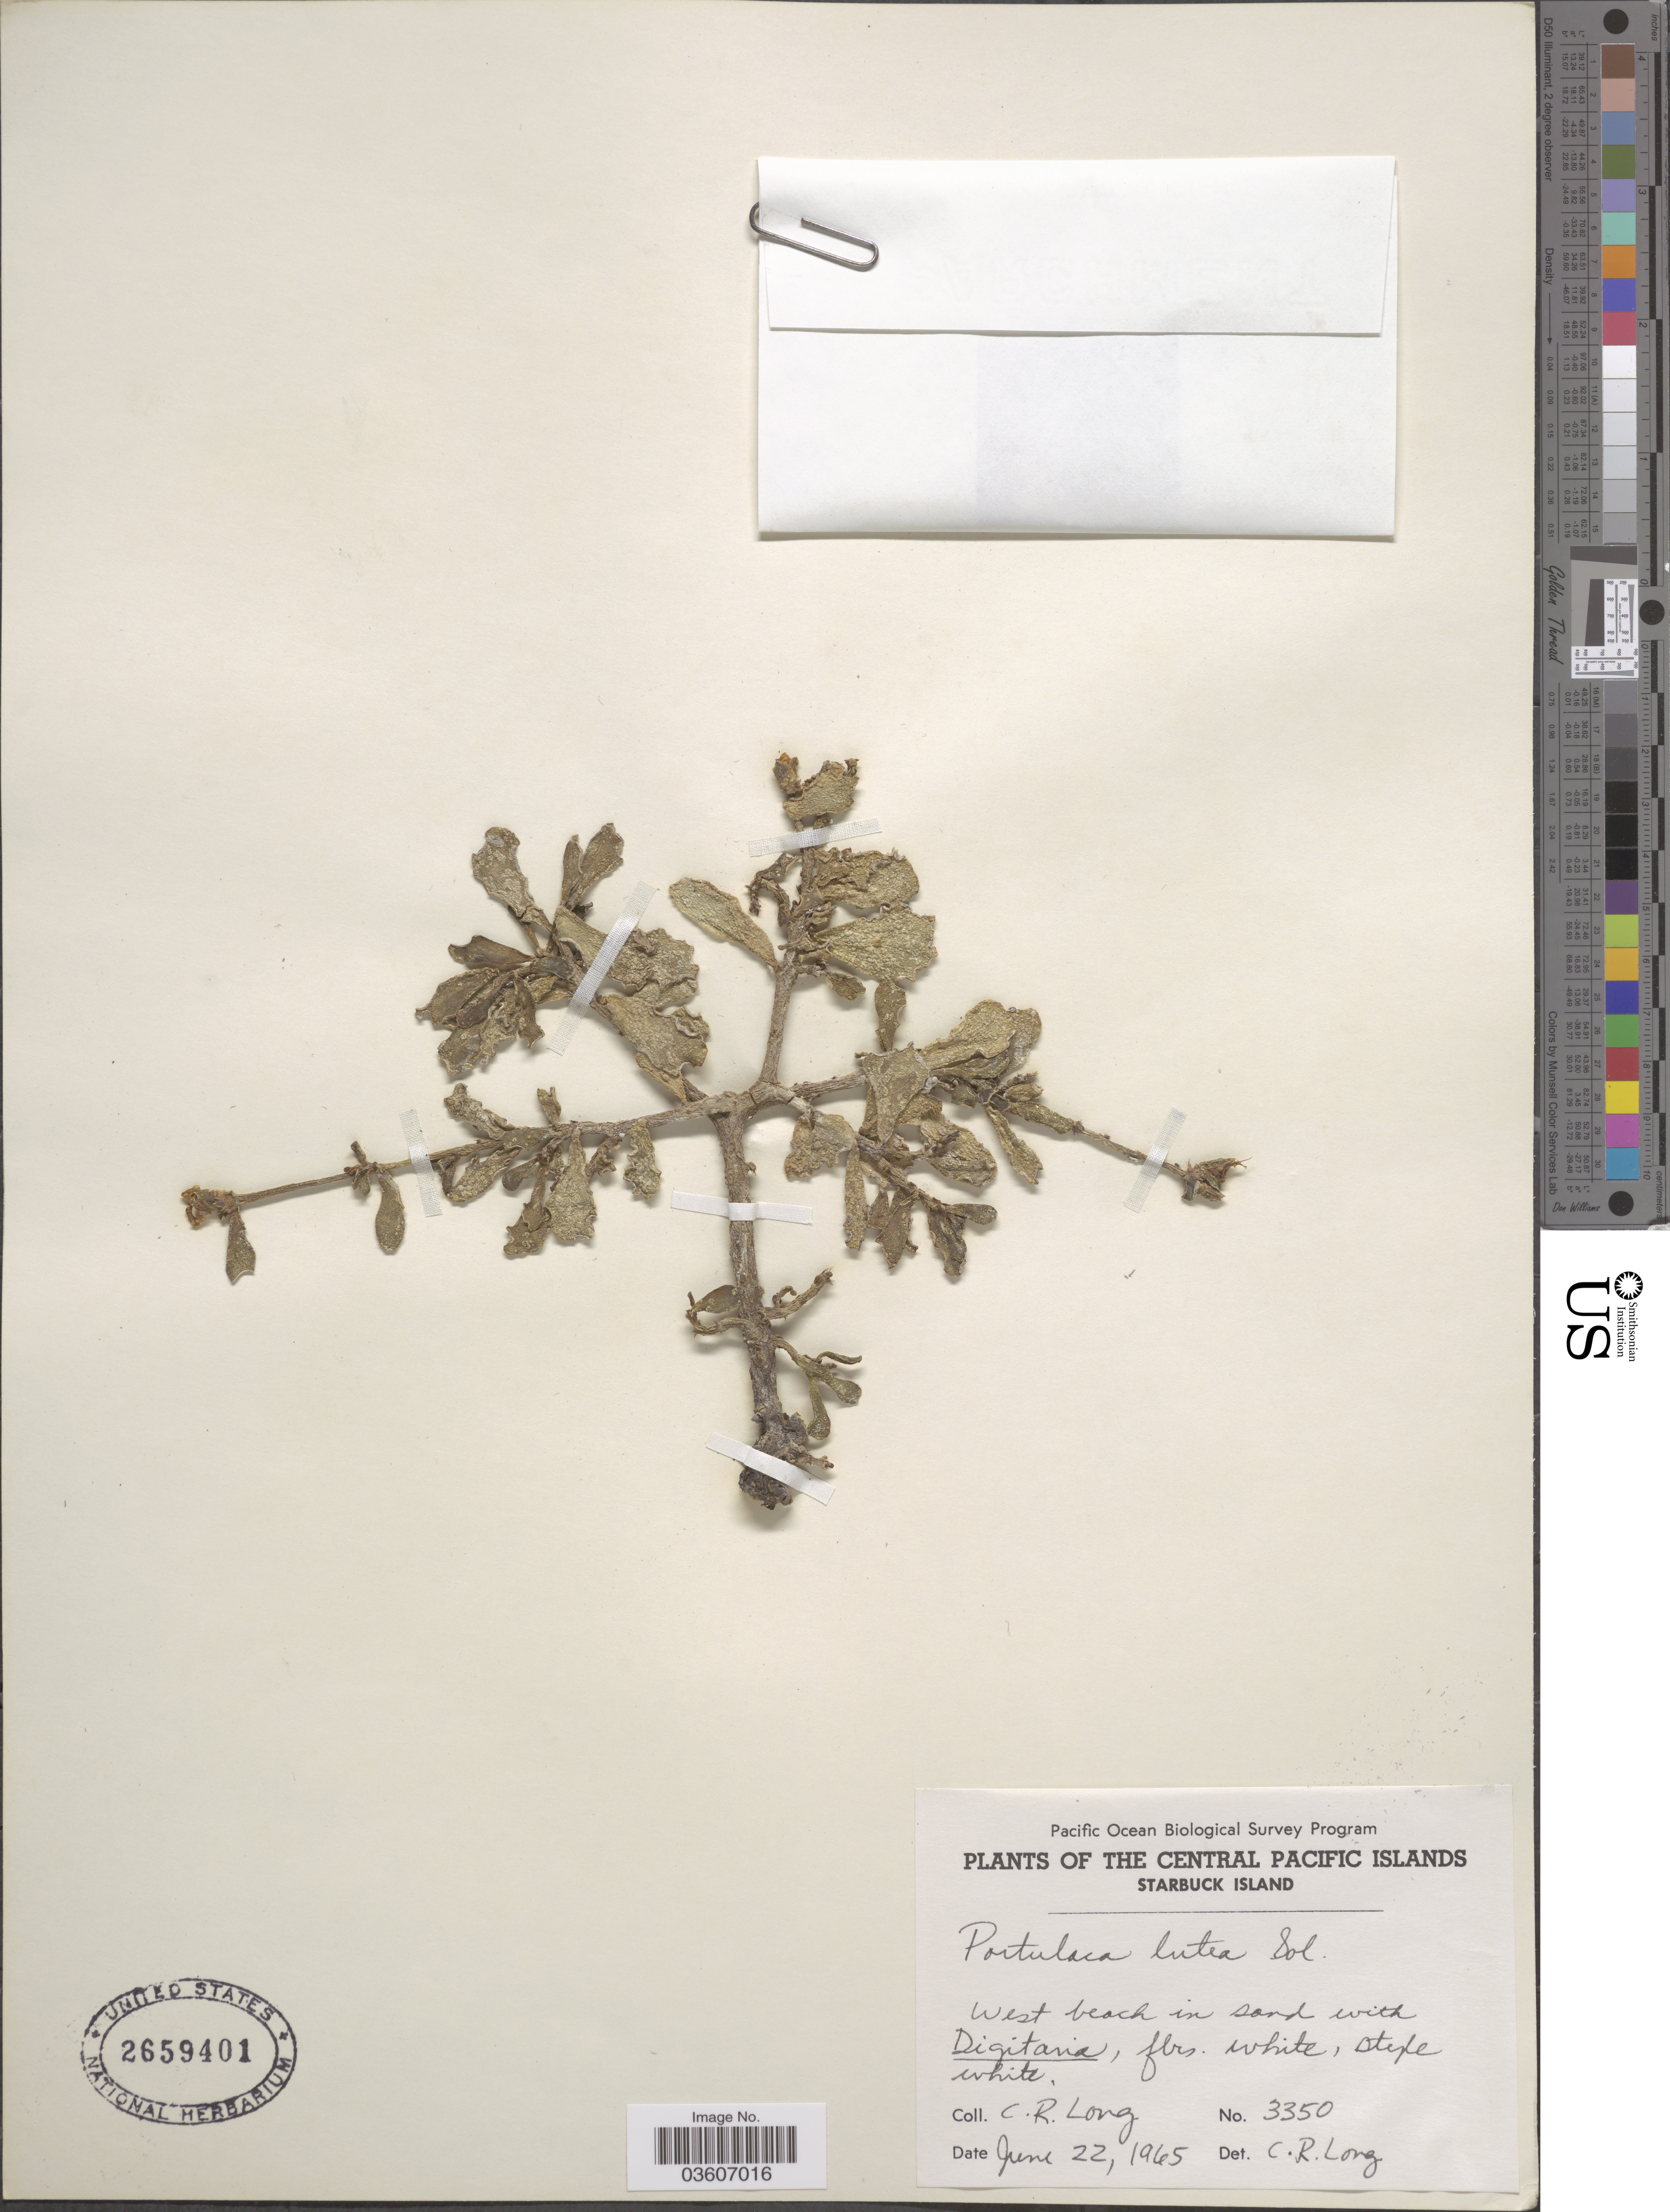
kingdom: Plantae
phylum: Tracheophyta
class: Magnoliopsida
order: Caryophyllales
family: Portulacaceae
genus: Portulaca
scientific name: Portulaca lutea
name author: Sol. ex G. Forst.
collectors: C. R. Long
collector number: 3350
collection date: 1965-06-22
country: Kiribati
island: Starbuck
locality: The Central Pacific Islands. Starbuck Island. West beach in sand.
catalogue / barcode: US 2659401